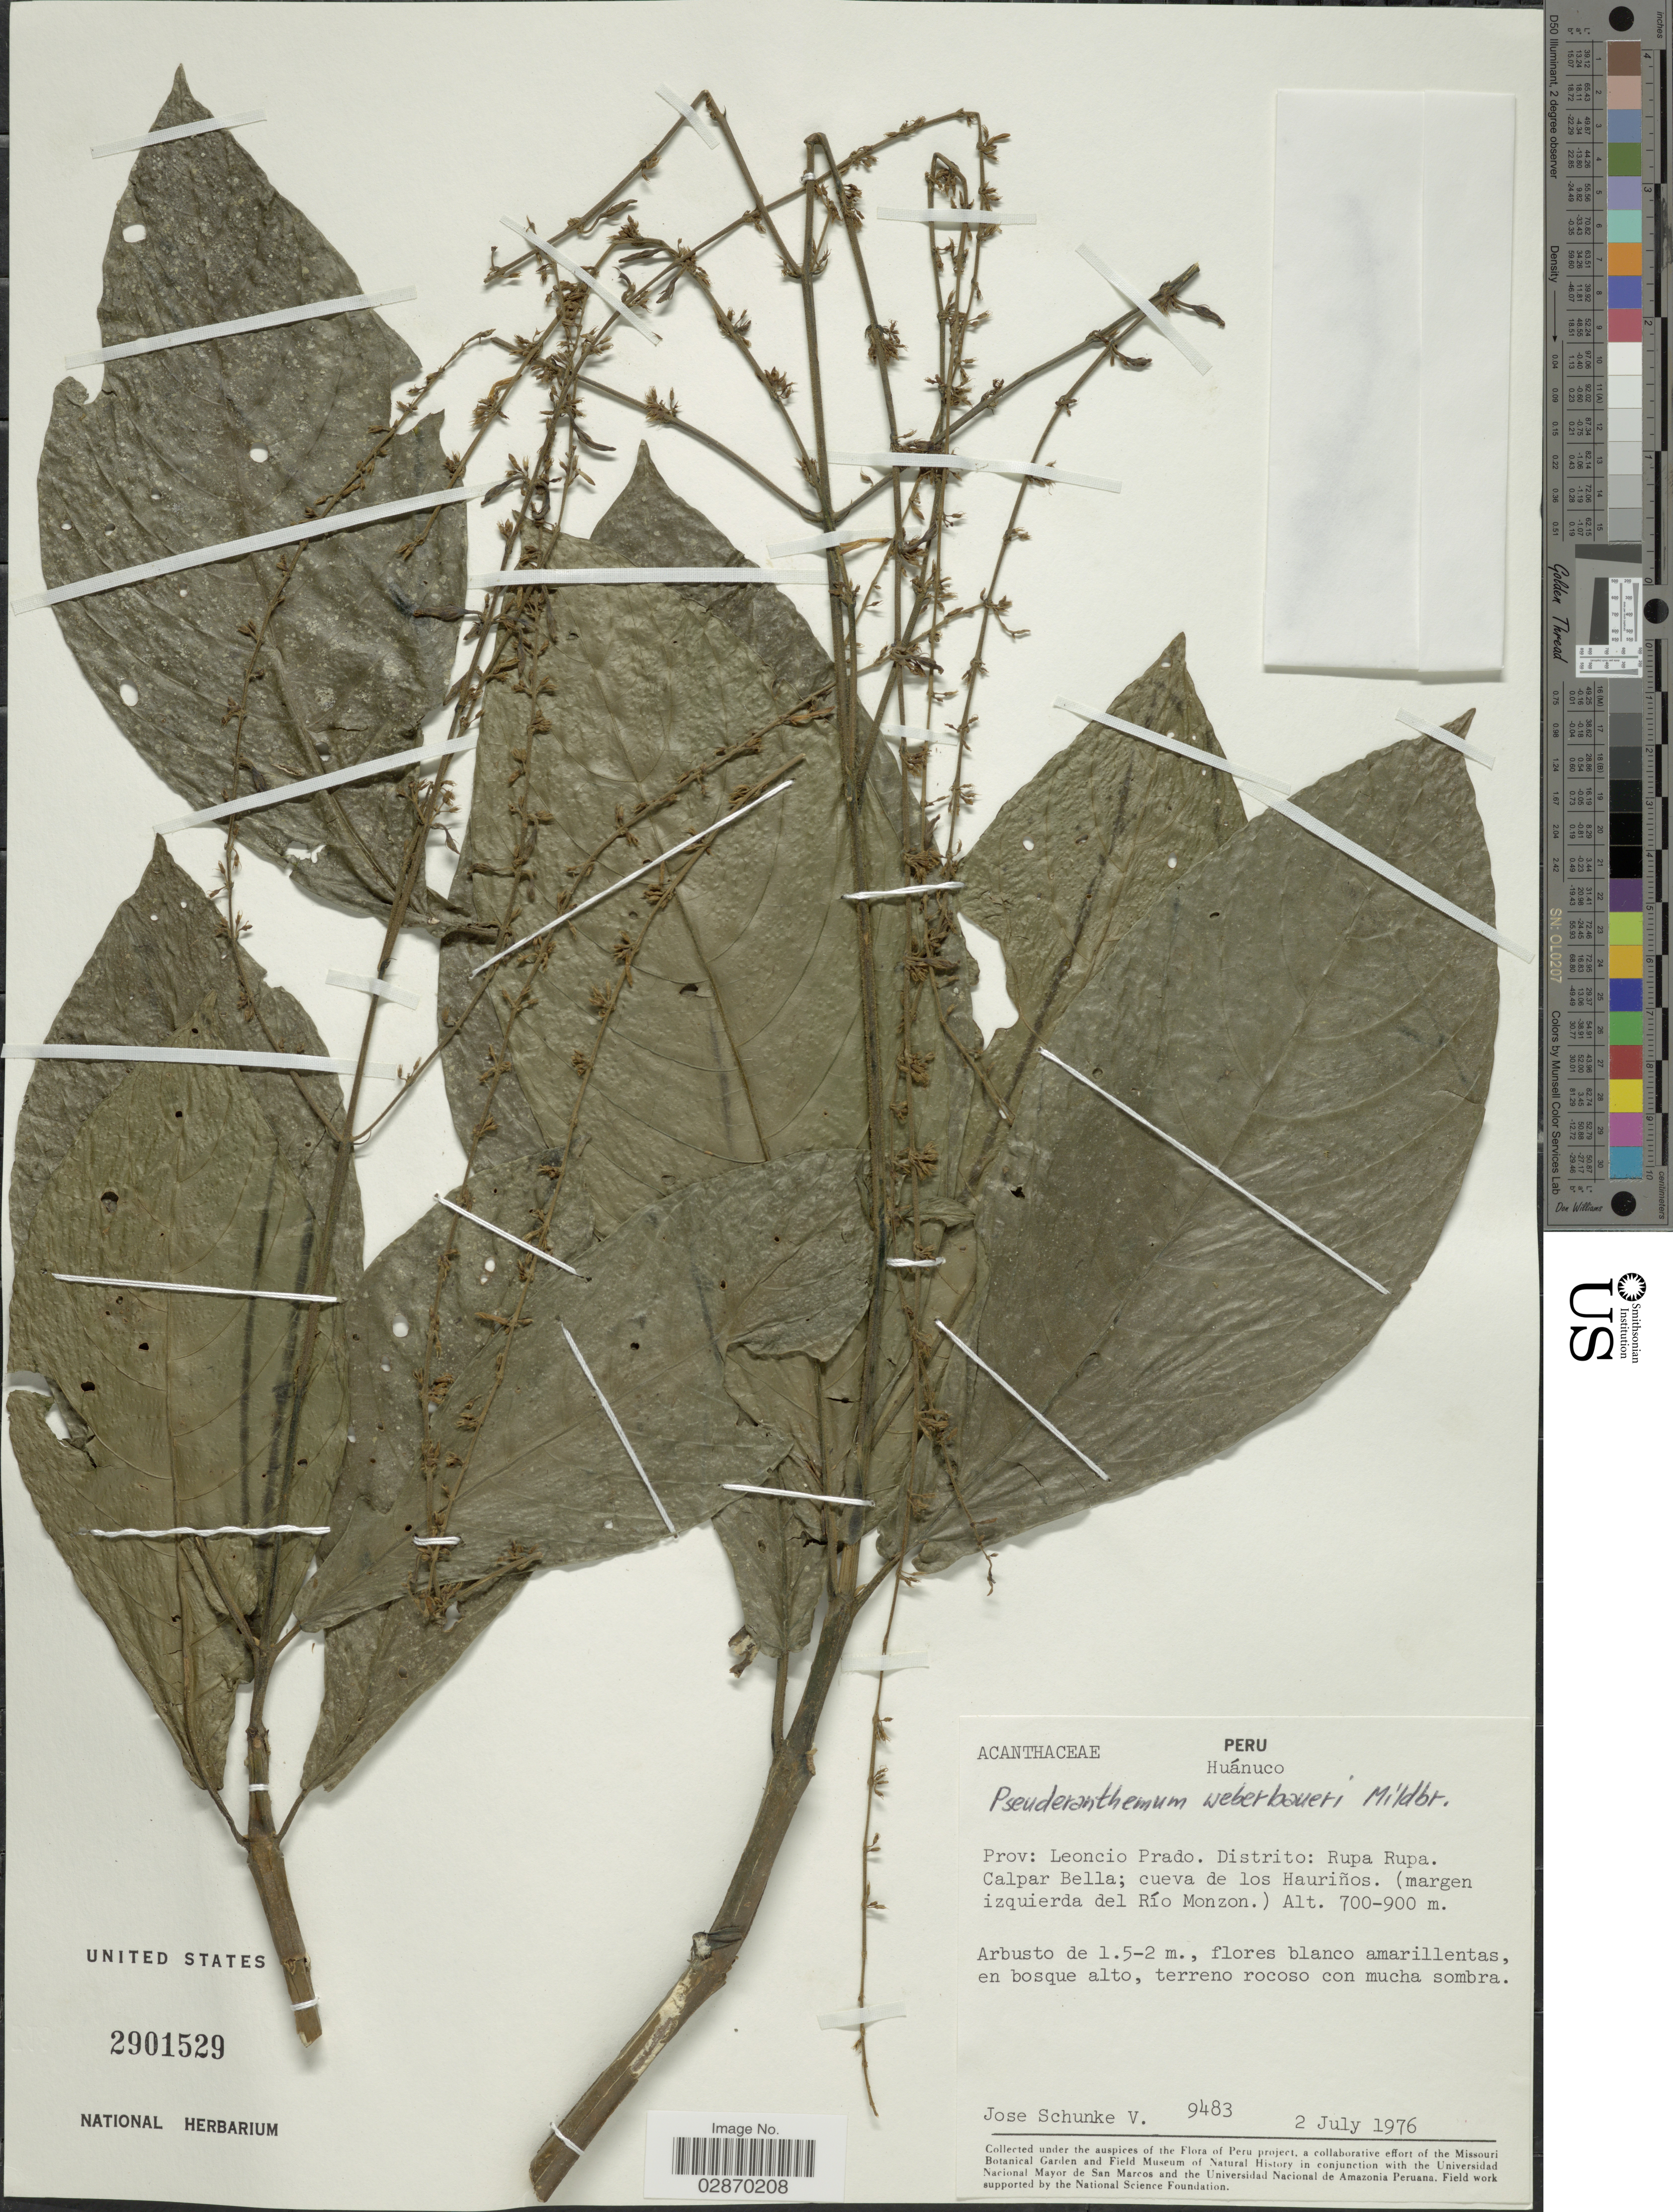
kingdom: Plantae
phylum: Tracheophyta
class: Magnoliopsida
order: Lamiales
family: Acanthaceae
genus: Pseuderanthemum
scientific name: Pseuderanthemum sp.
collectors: J. Schunke Vigo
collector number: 9483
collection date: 1976-07-02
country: Peru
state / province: Huánuco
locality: Prov: Leoncio Prado. Distrito: Rupa Rupa. Calpar Bella; cueva de los Hauriños. (margen izquierda del Río Monzon).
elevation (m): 700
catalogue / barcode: US 2901529